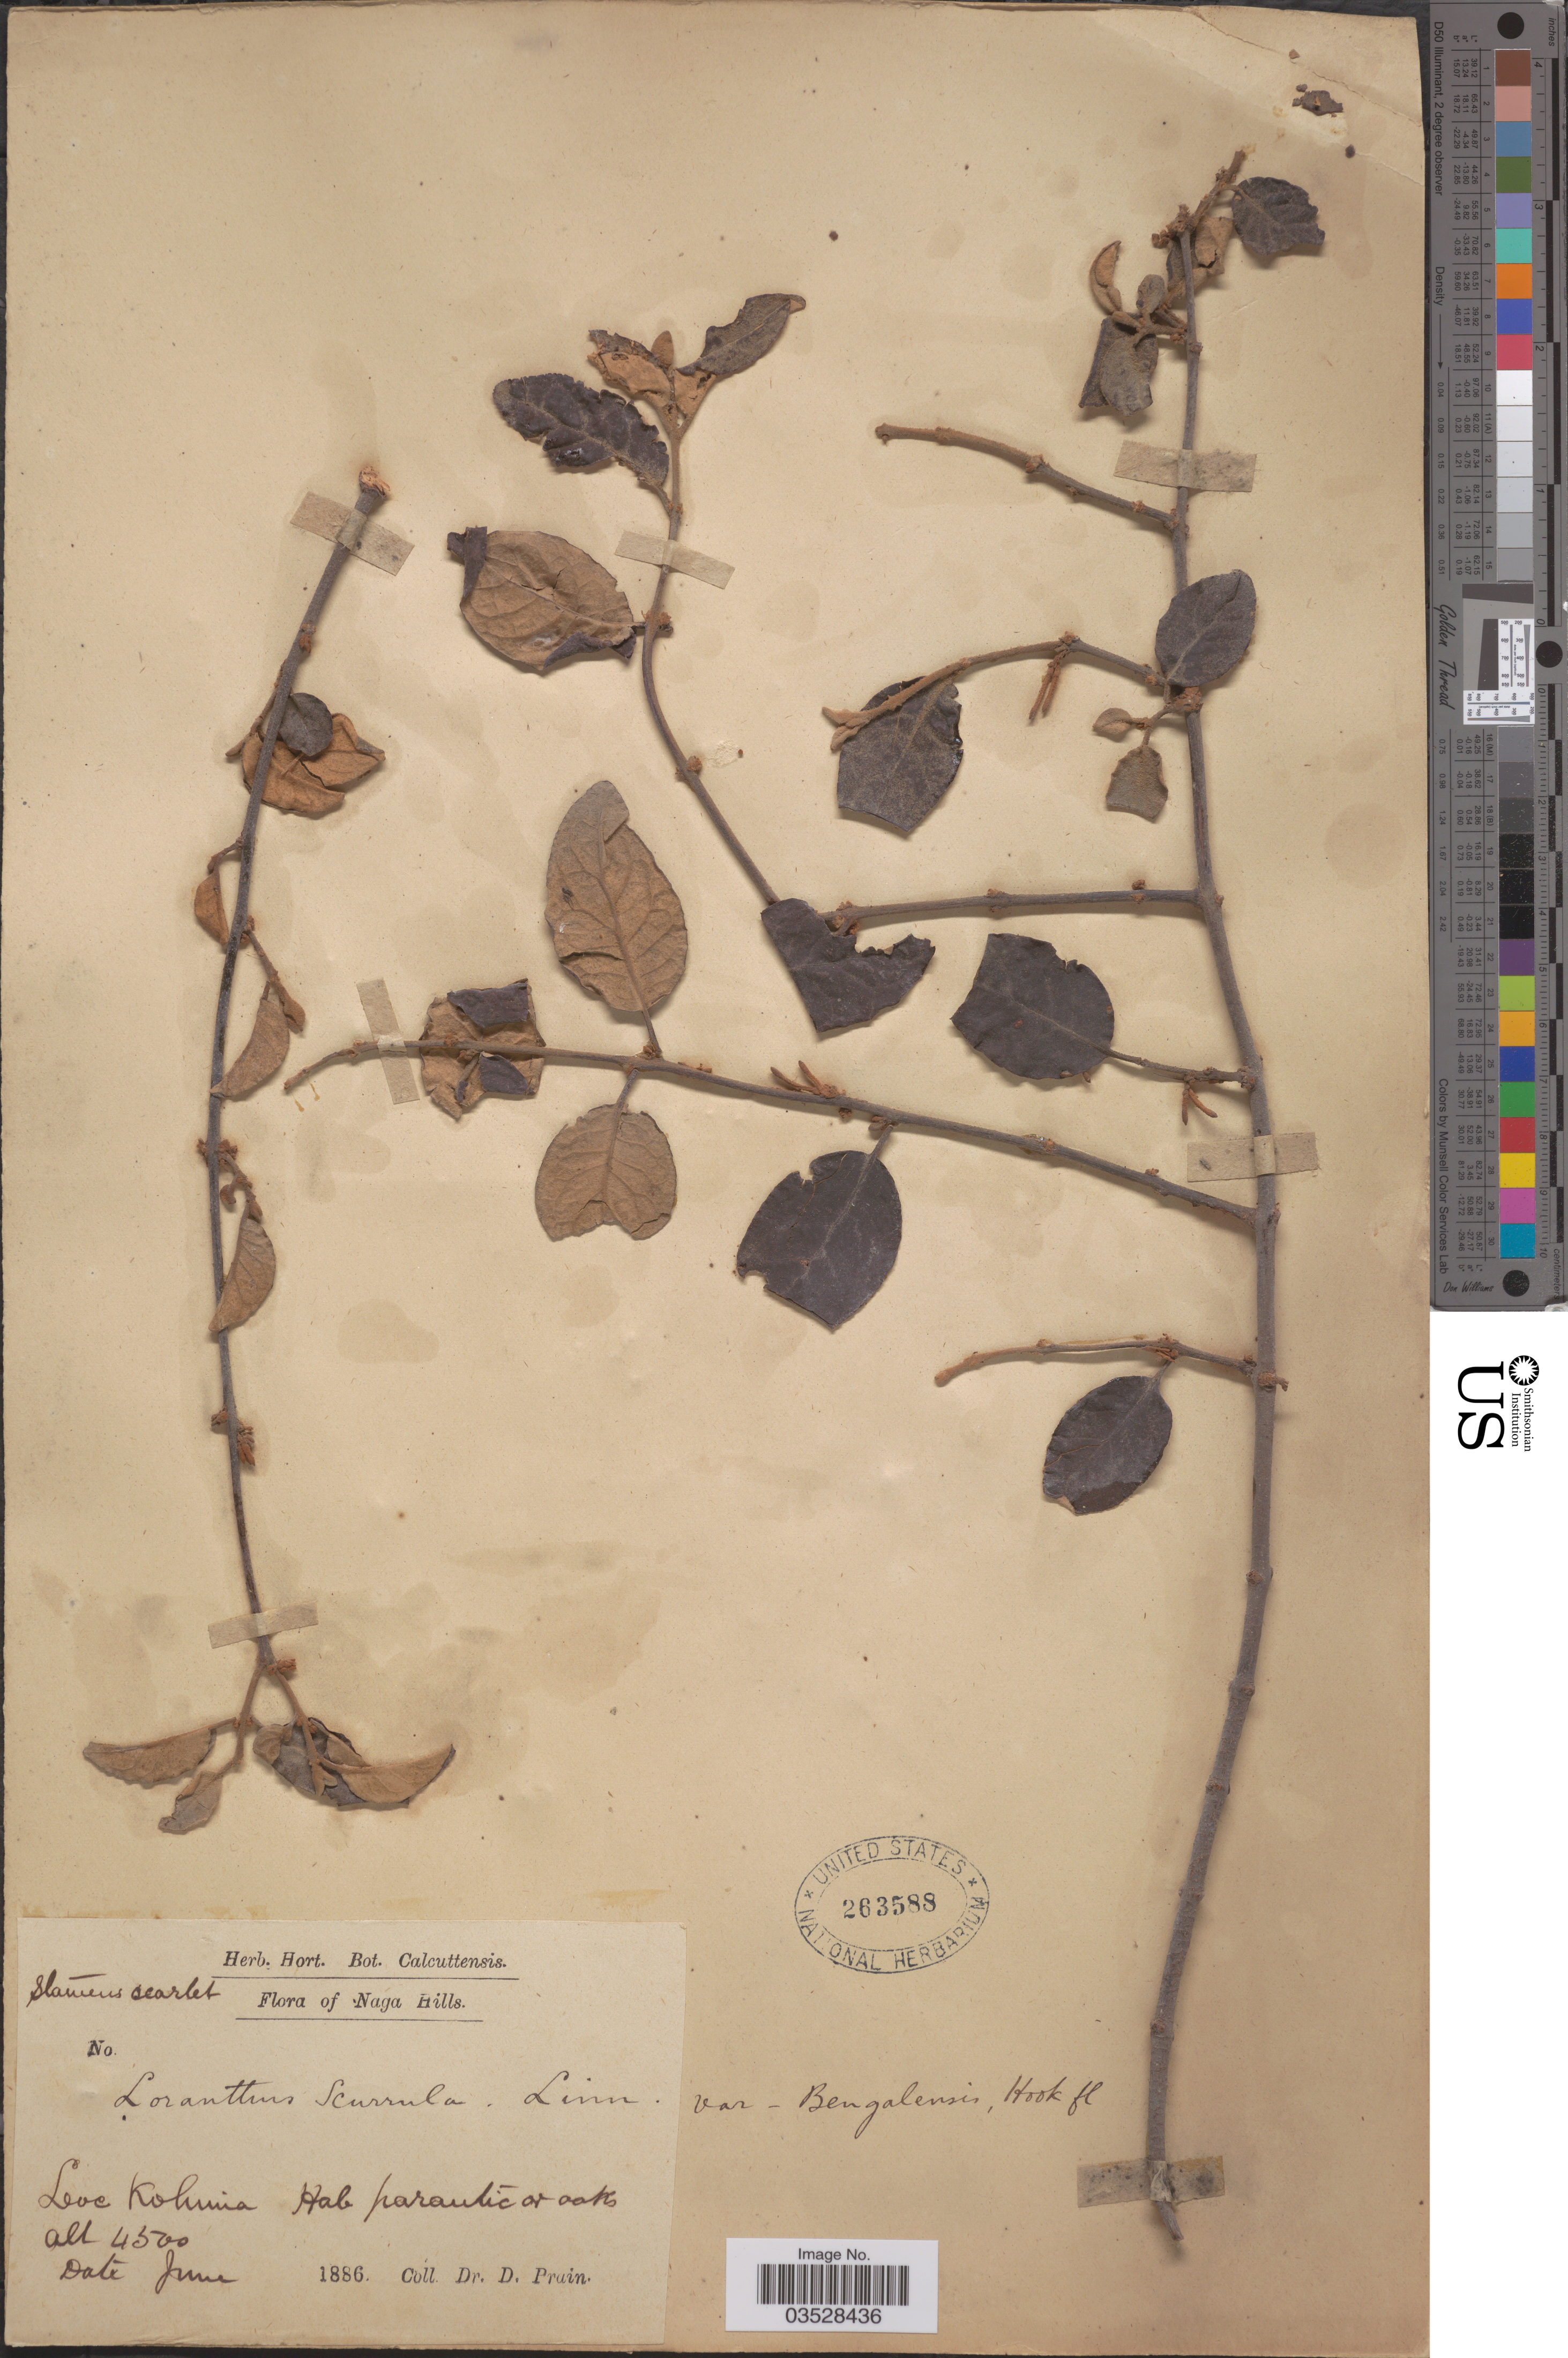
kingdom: Plantae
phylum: Tracheophyta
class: Magnoliopsida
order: Santalales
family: Loranthaceae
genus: Loranthus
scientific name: Loranthus scurrula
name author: L.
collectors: D. Prain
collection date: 1886-06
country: India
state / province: Nagaland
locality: Naga Hills. Kohima.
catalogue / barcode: US 263588